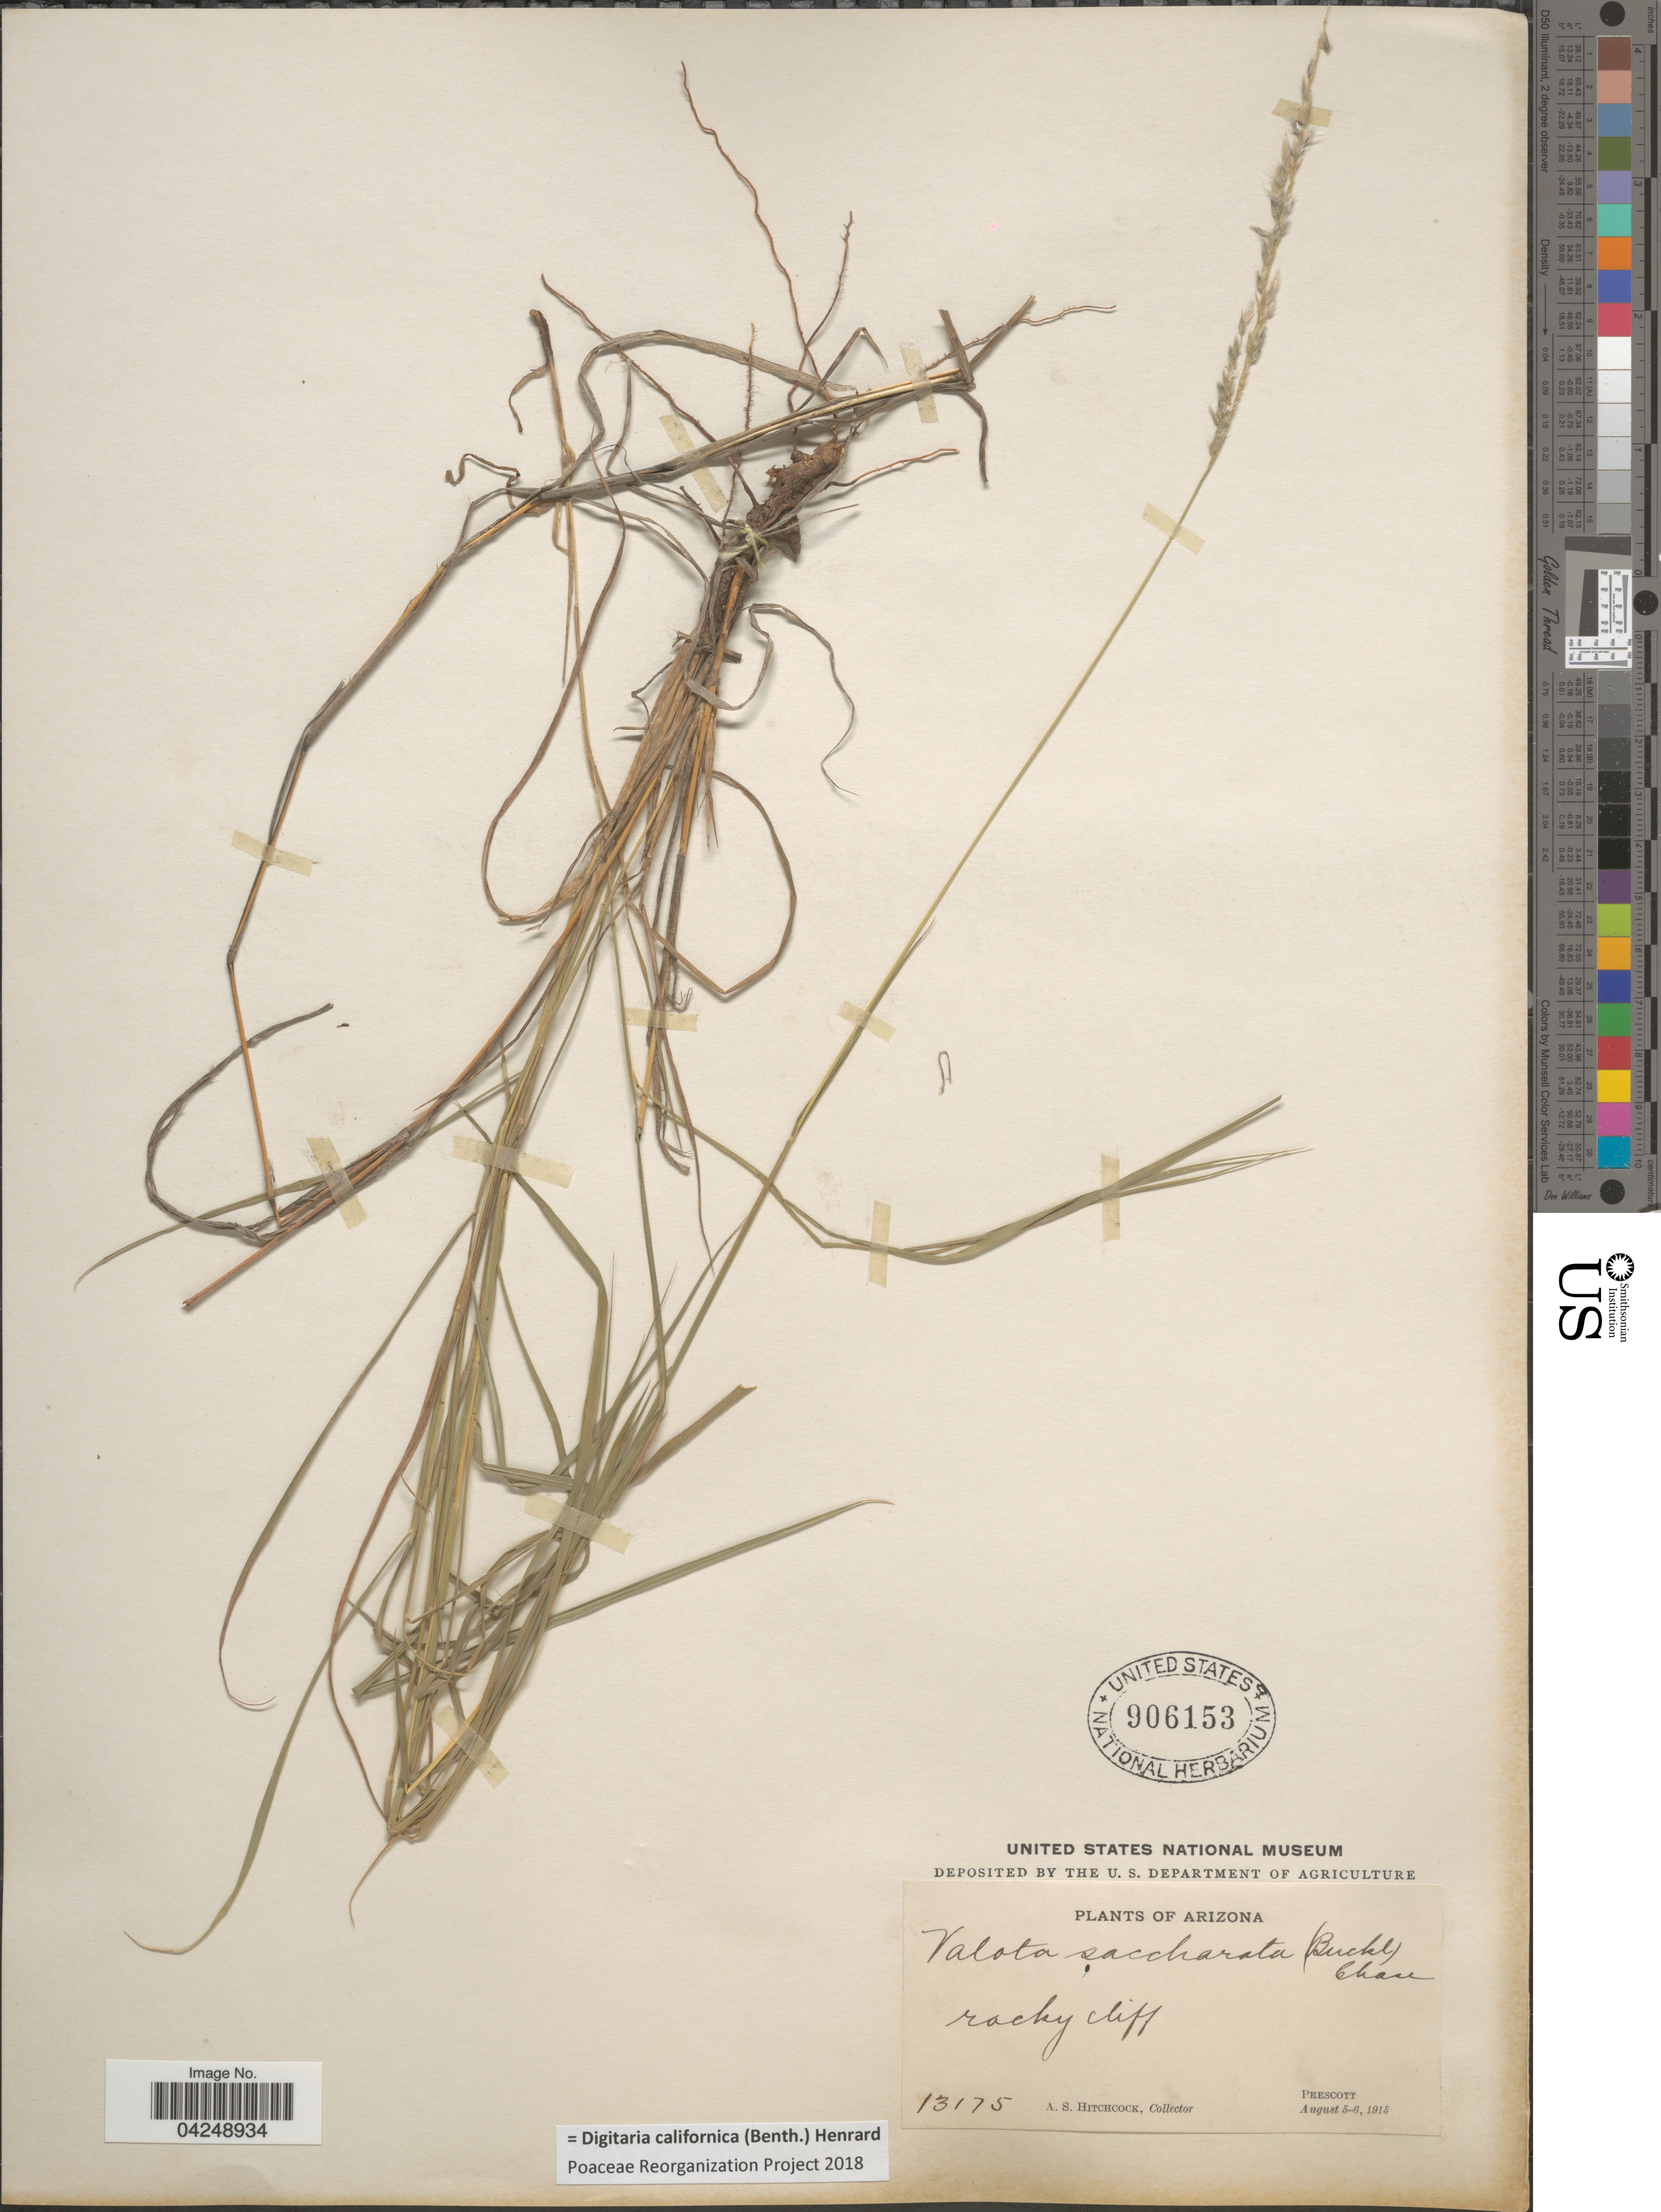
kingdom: Plantae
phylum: Tracheophyta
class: Liliopsida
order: Poales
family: Poaceae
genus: Digitaria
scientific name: Digitaria californica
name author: (Benth.) Henr.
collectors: A. S. Hitchcock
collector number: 13175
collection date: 1915-08-05/1915-08-06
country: United States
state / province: Arizona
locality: Rocky cliff. Prescott.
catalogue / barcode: US 906153